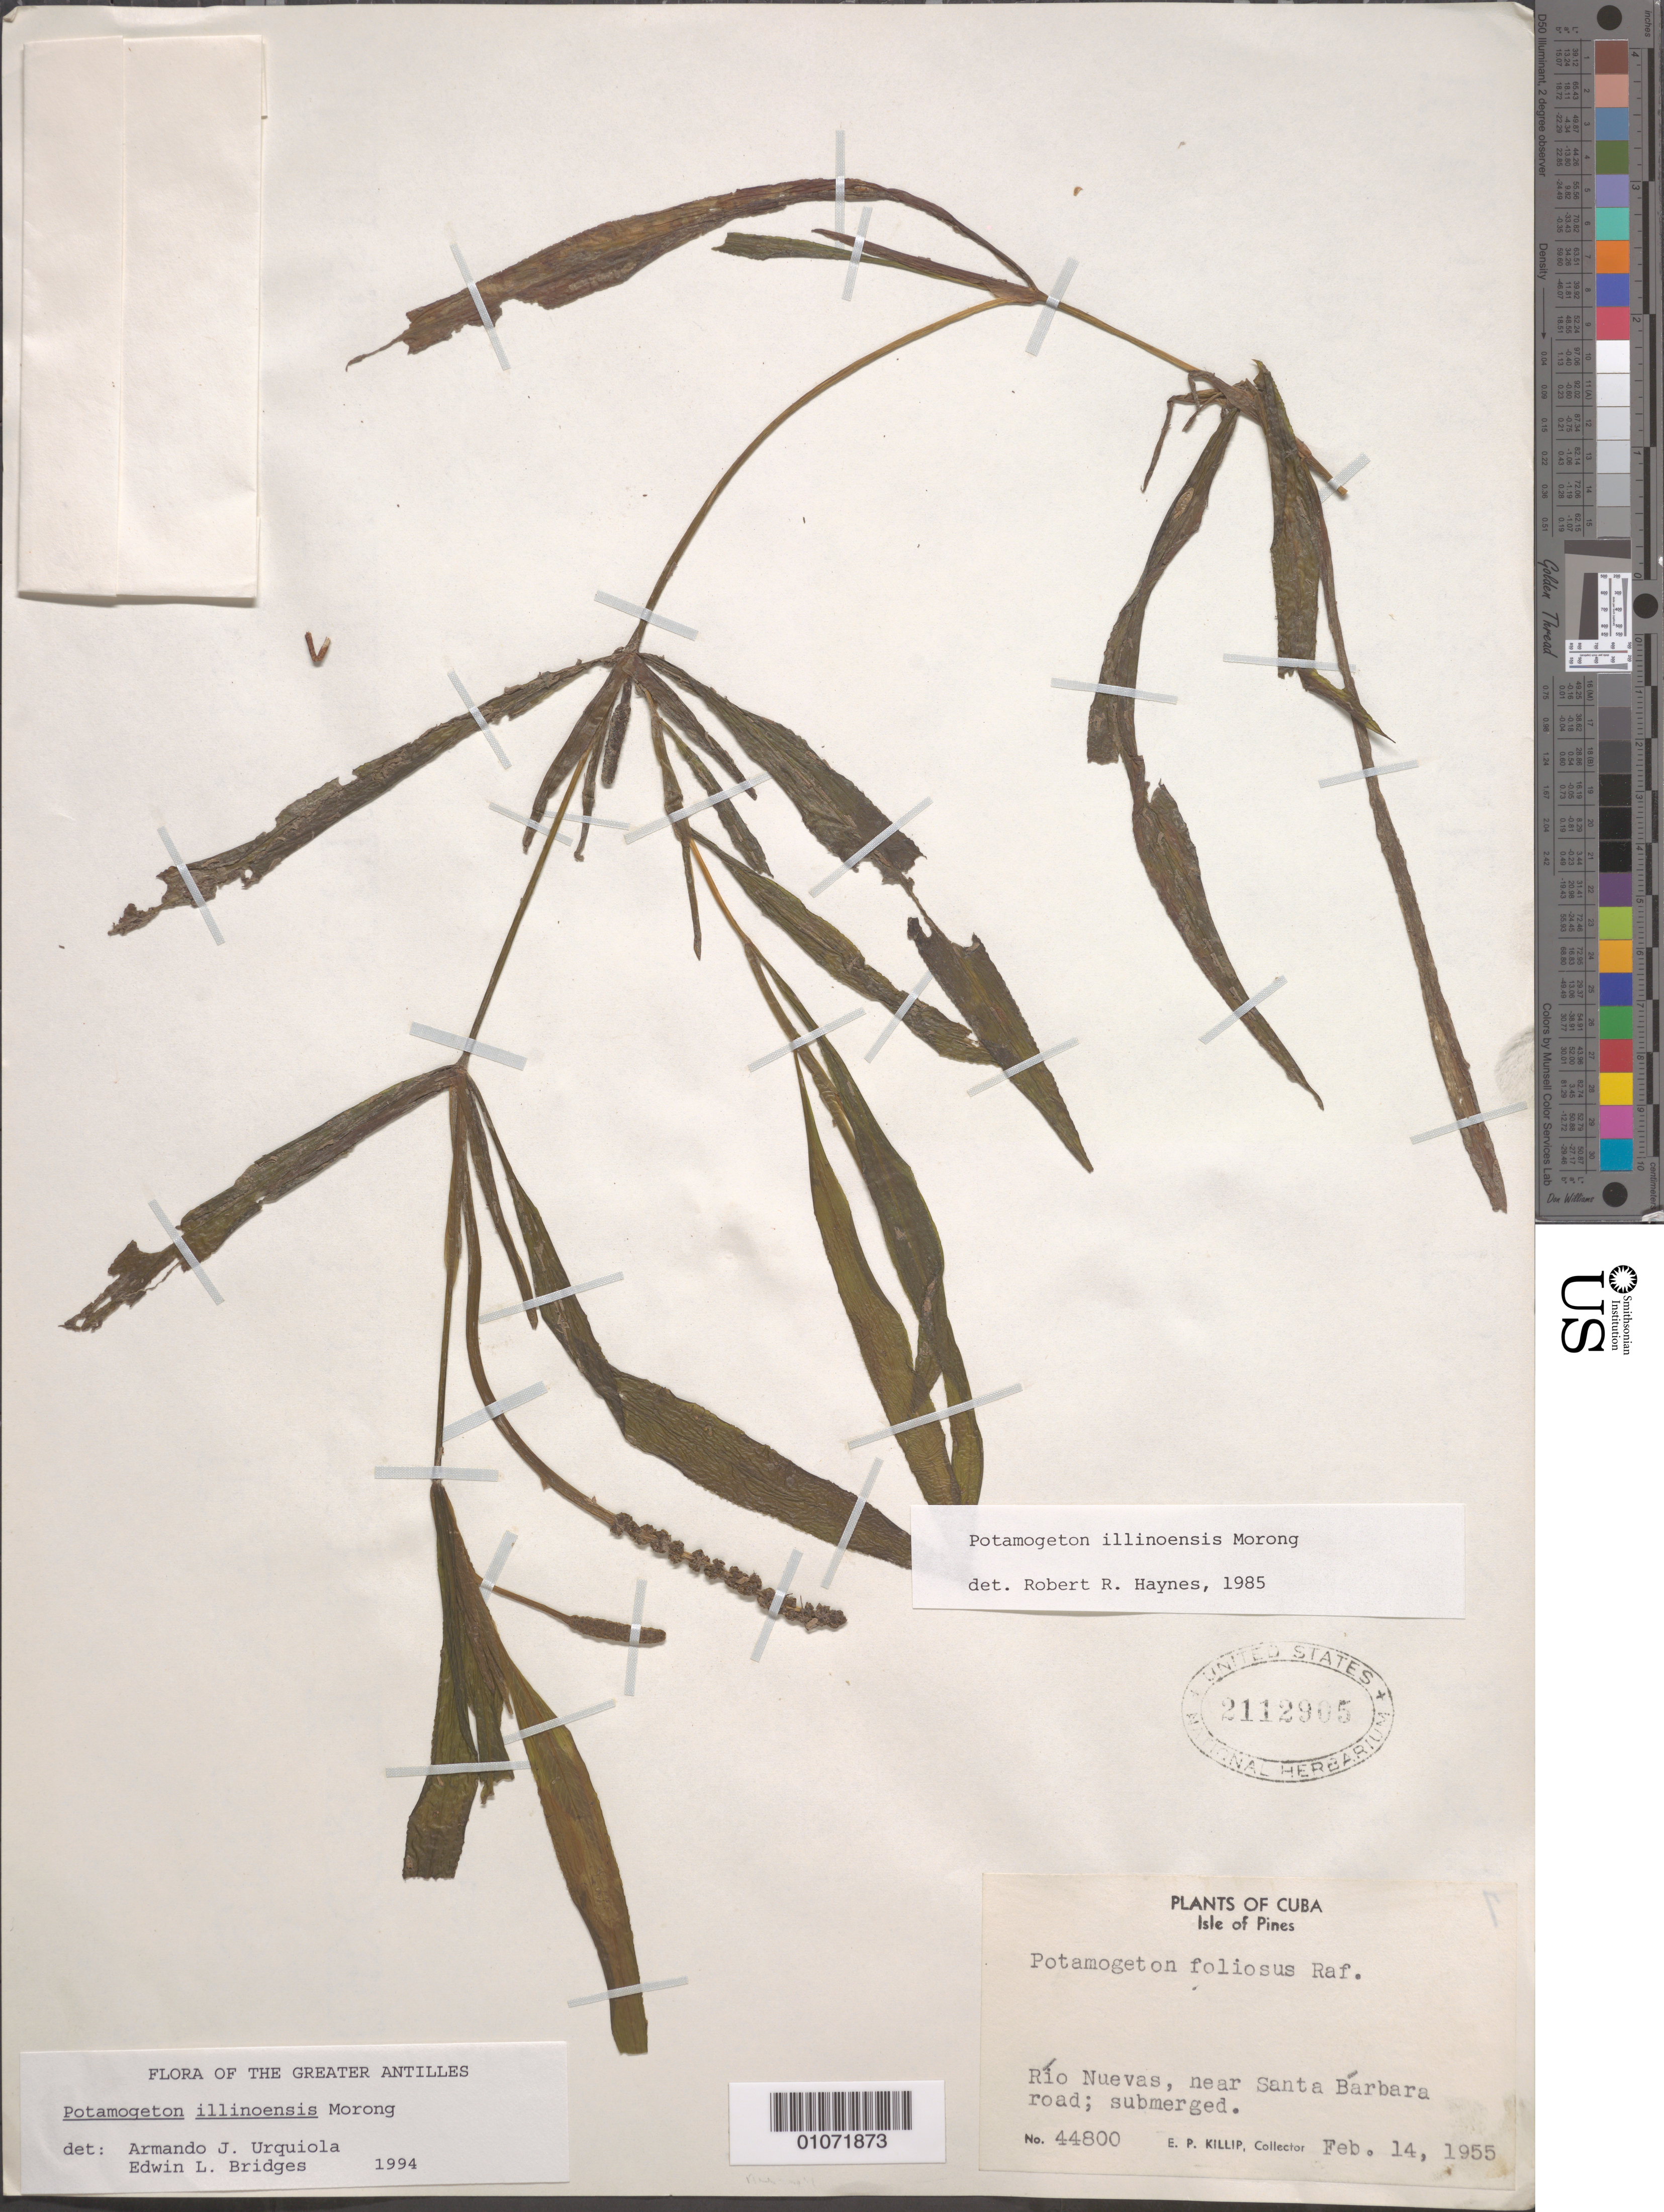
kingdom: Plantae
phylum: Tracheophyta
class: Liliopsida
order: Alismatales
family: Potamogetonaceae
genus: Potamogeton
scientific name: Potamogeton illinoensis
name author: Morong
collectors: E. P. Killip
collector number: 44800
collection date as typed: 14 Feb 1955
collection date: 1955-02-14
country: Cuba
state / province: Pinar del Rio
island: Cuba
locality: Rio Nuvaras, near Santa Barbara road; submerged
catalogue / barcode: US 2112905